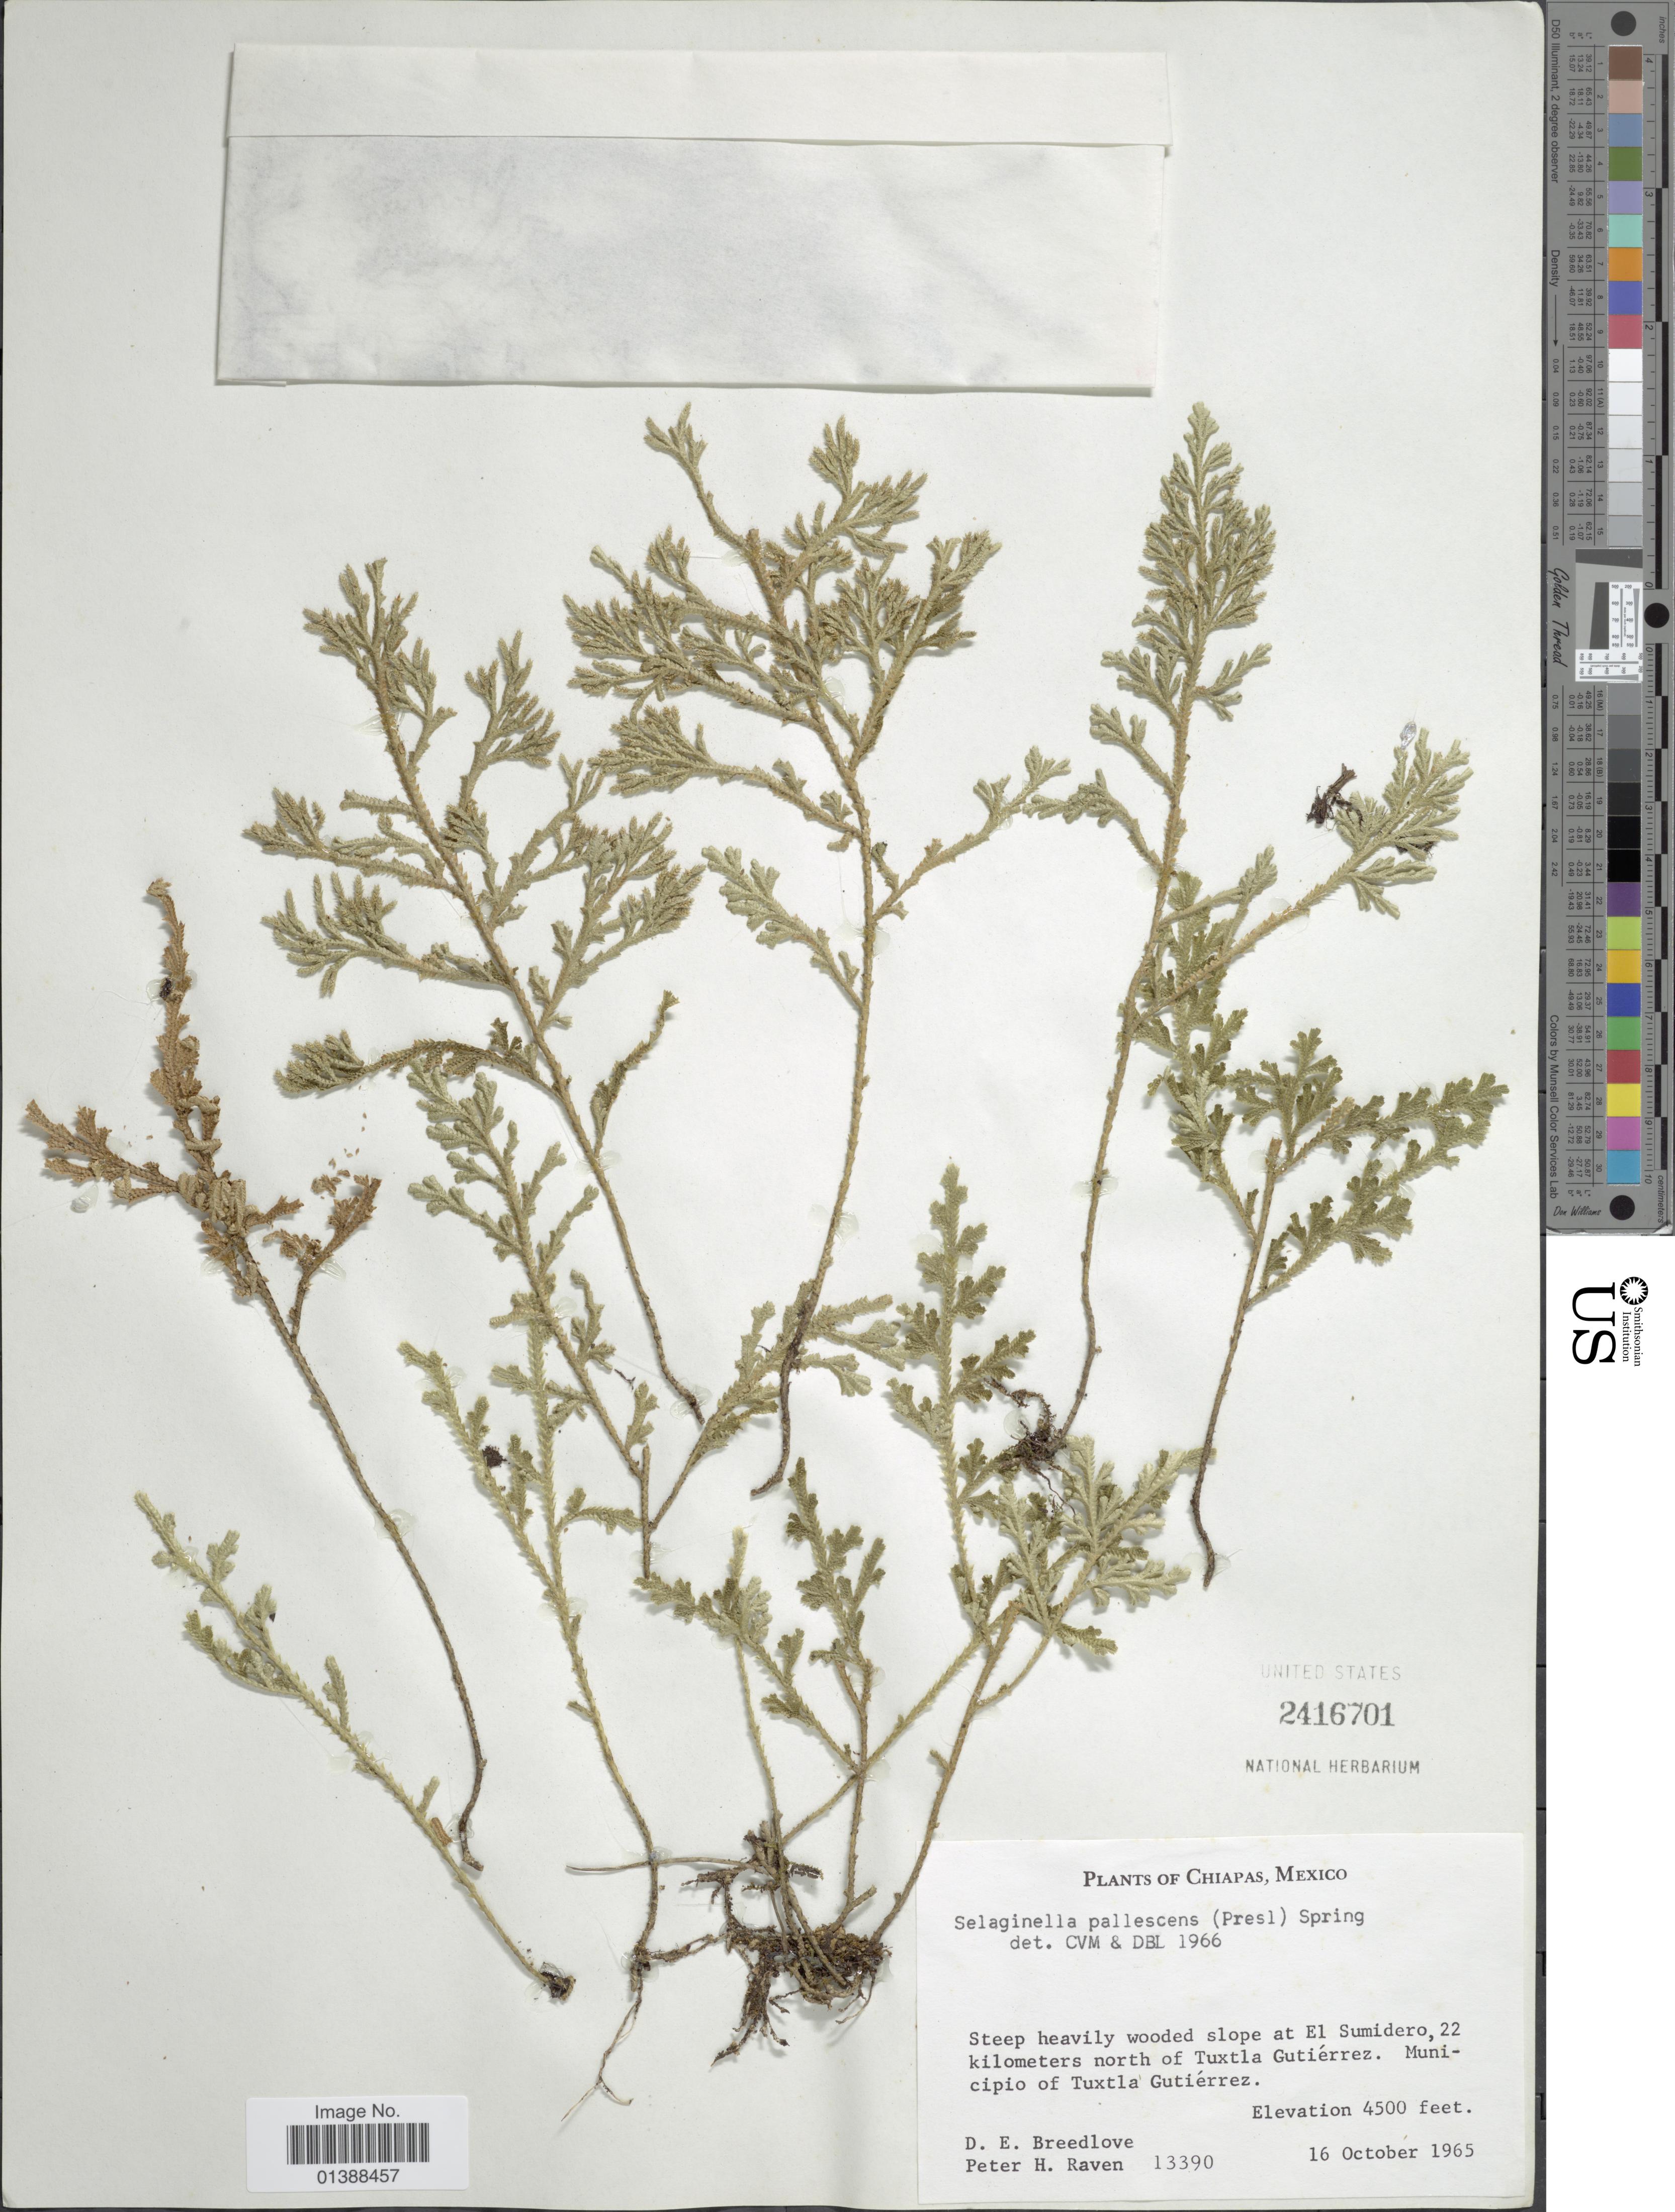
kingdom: Plantae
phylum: Tracheophyta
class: Lycopodiopsida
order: Selaginellales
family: Selaginellaceae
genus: Selaginella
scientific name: Selaginella pallescens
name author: (C. Presl) Spring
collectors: D. E. Breedlove & P. H. Raven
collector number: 13390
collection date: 1965-10-16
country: Mexico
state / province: Chiapas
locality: Steep heavily wooded slope at El Sumidero, 22 kilometers north of Tuxtla Gutiérrez, Municipio of Tuxtla Gutiérrez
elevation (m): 1372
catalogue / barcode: US 2416701